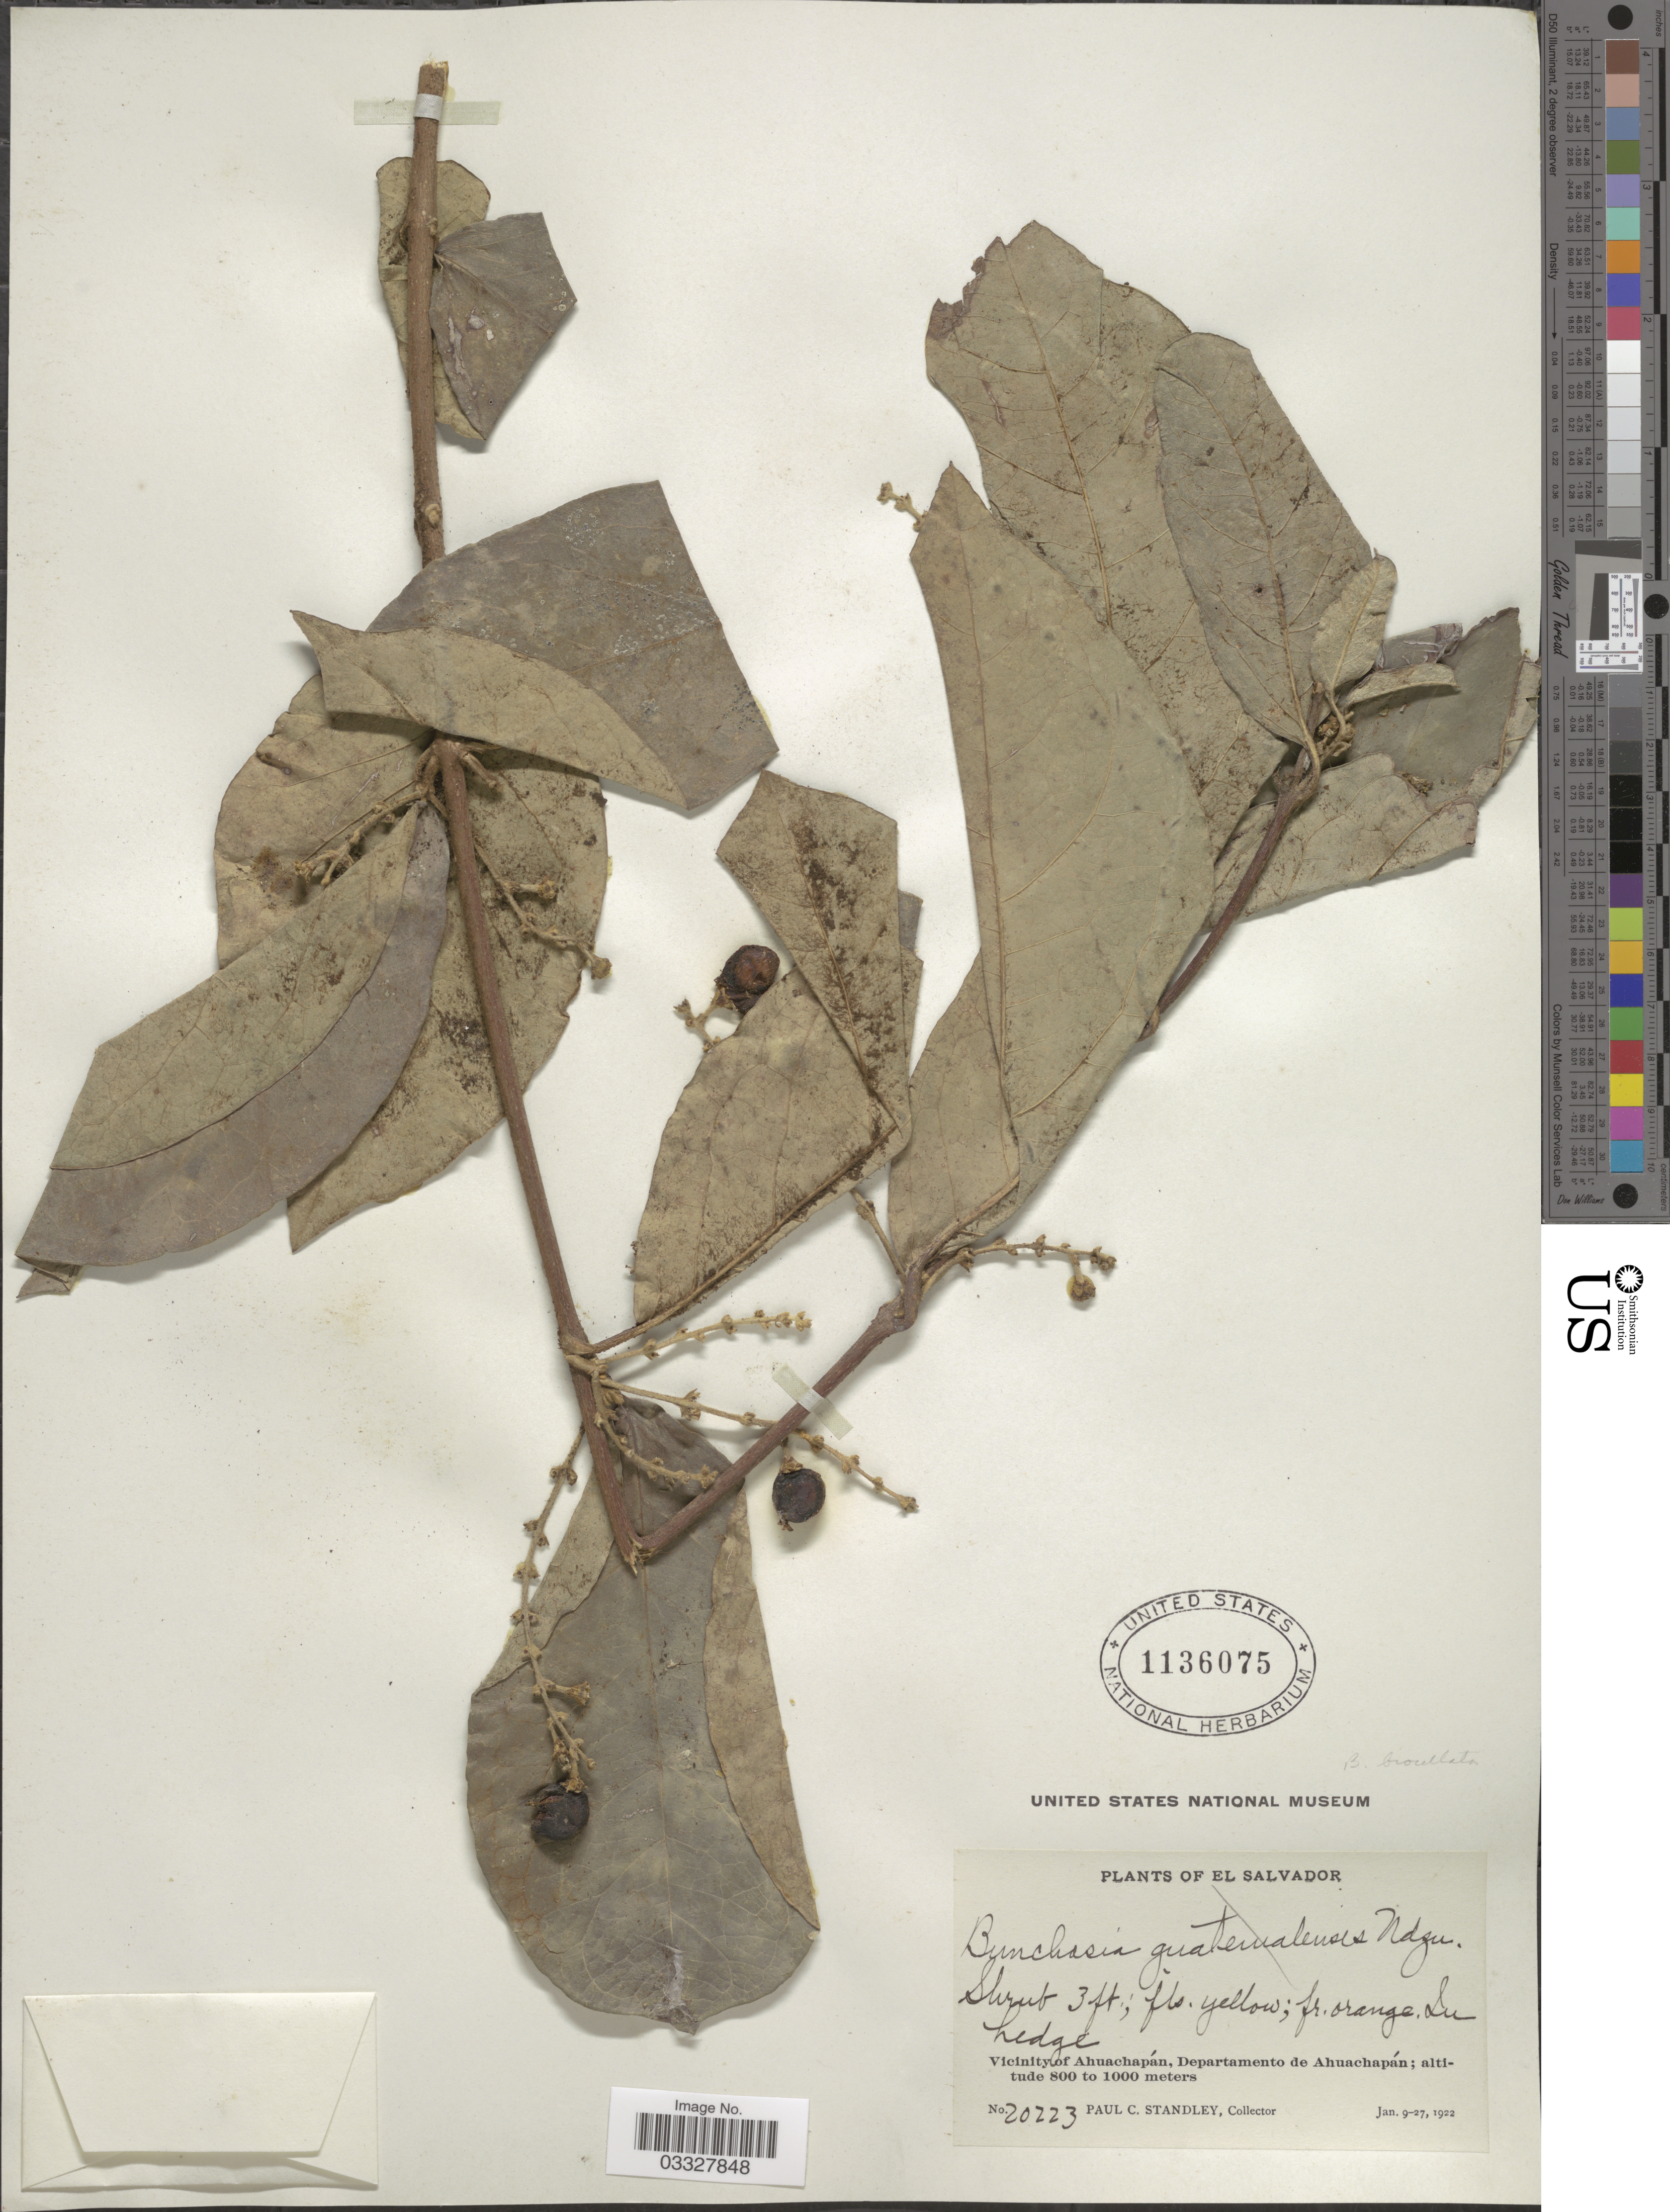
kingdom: Plantae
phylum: Tracheophyta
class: Magnoliopsida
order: Malpighiales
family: Malpighiaceae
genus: Bunchosia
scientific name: Bunchosia biocellata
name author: Schltdl.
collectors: P. C. Standley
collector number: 20223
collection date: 1922-01-09/1922-01-27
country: El Salvador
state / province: Ahuachapan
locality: Vicinity of Ahuachapán, Departamento de Ahuachapán.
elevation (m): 800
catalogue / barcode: US 1136075